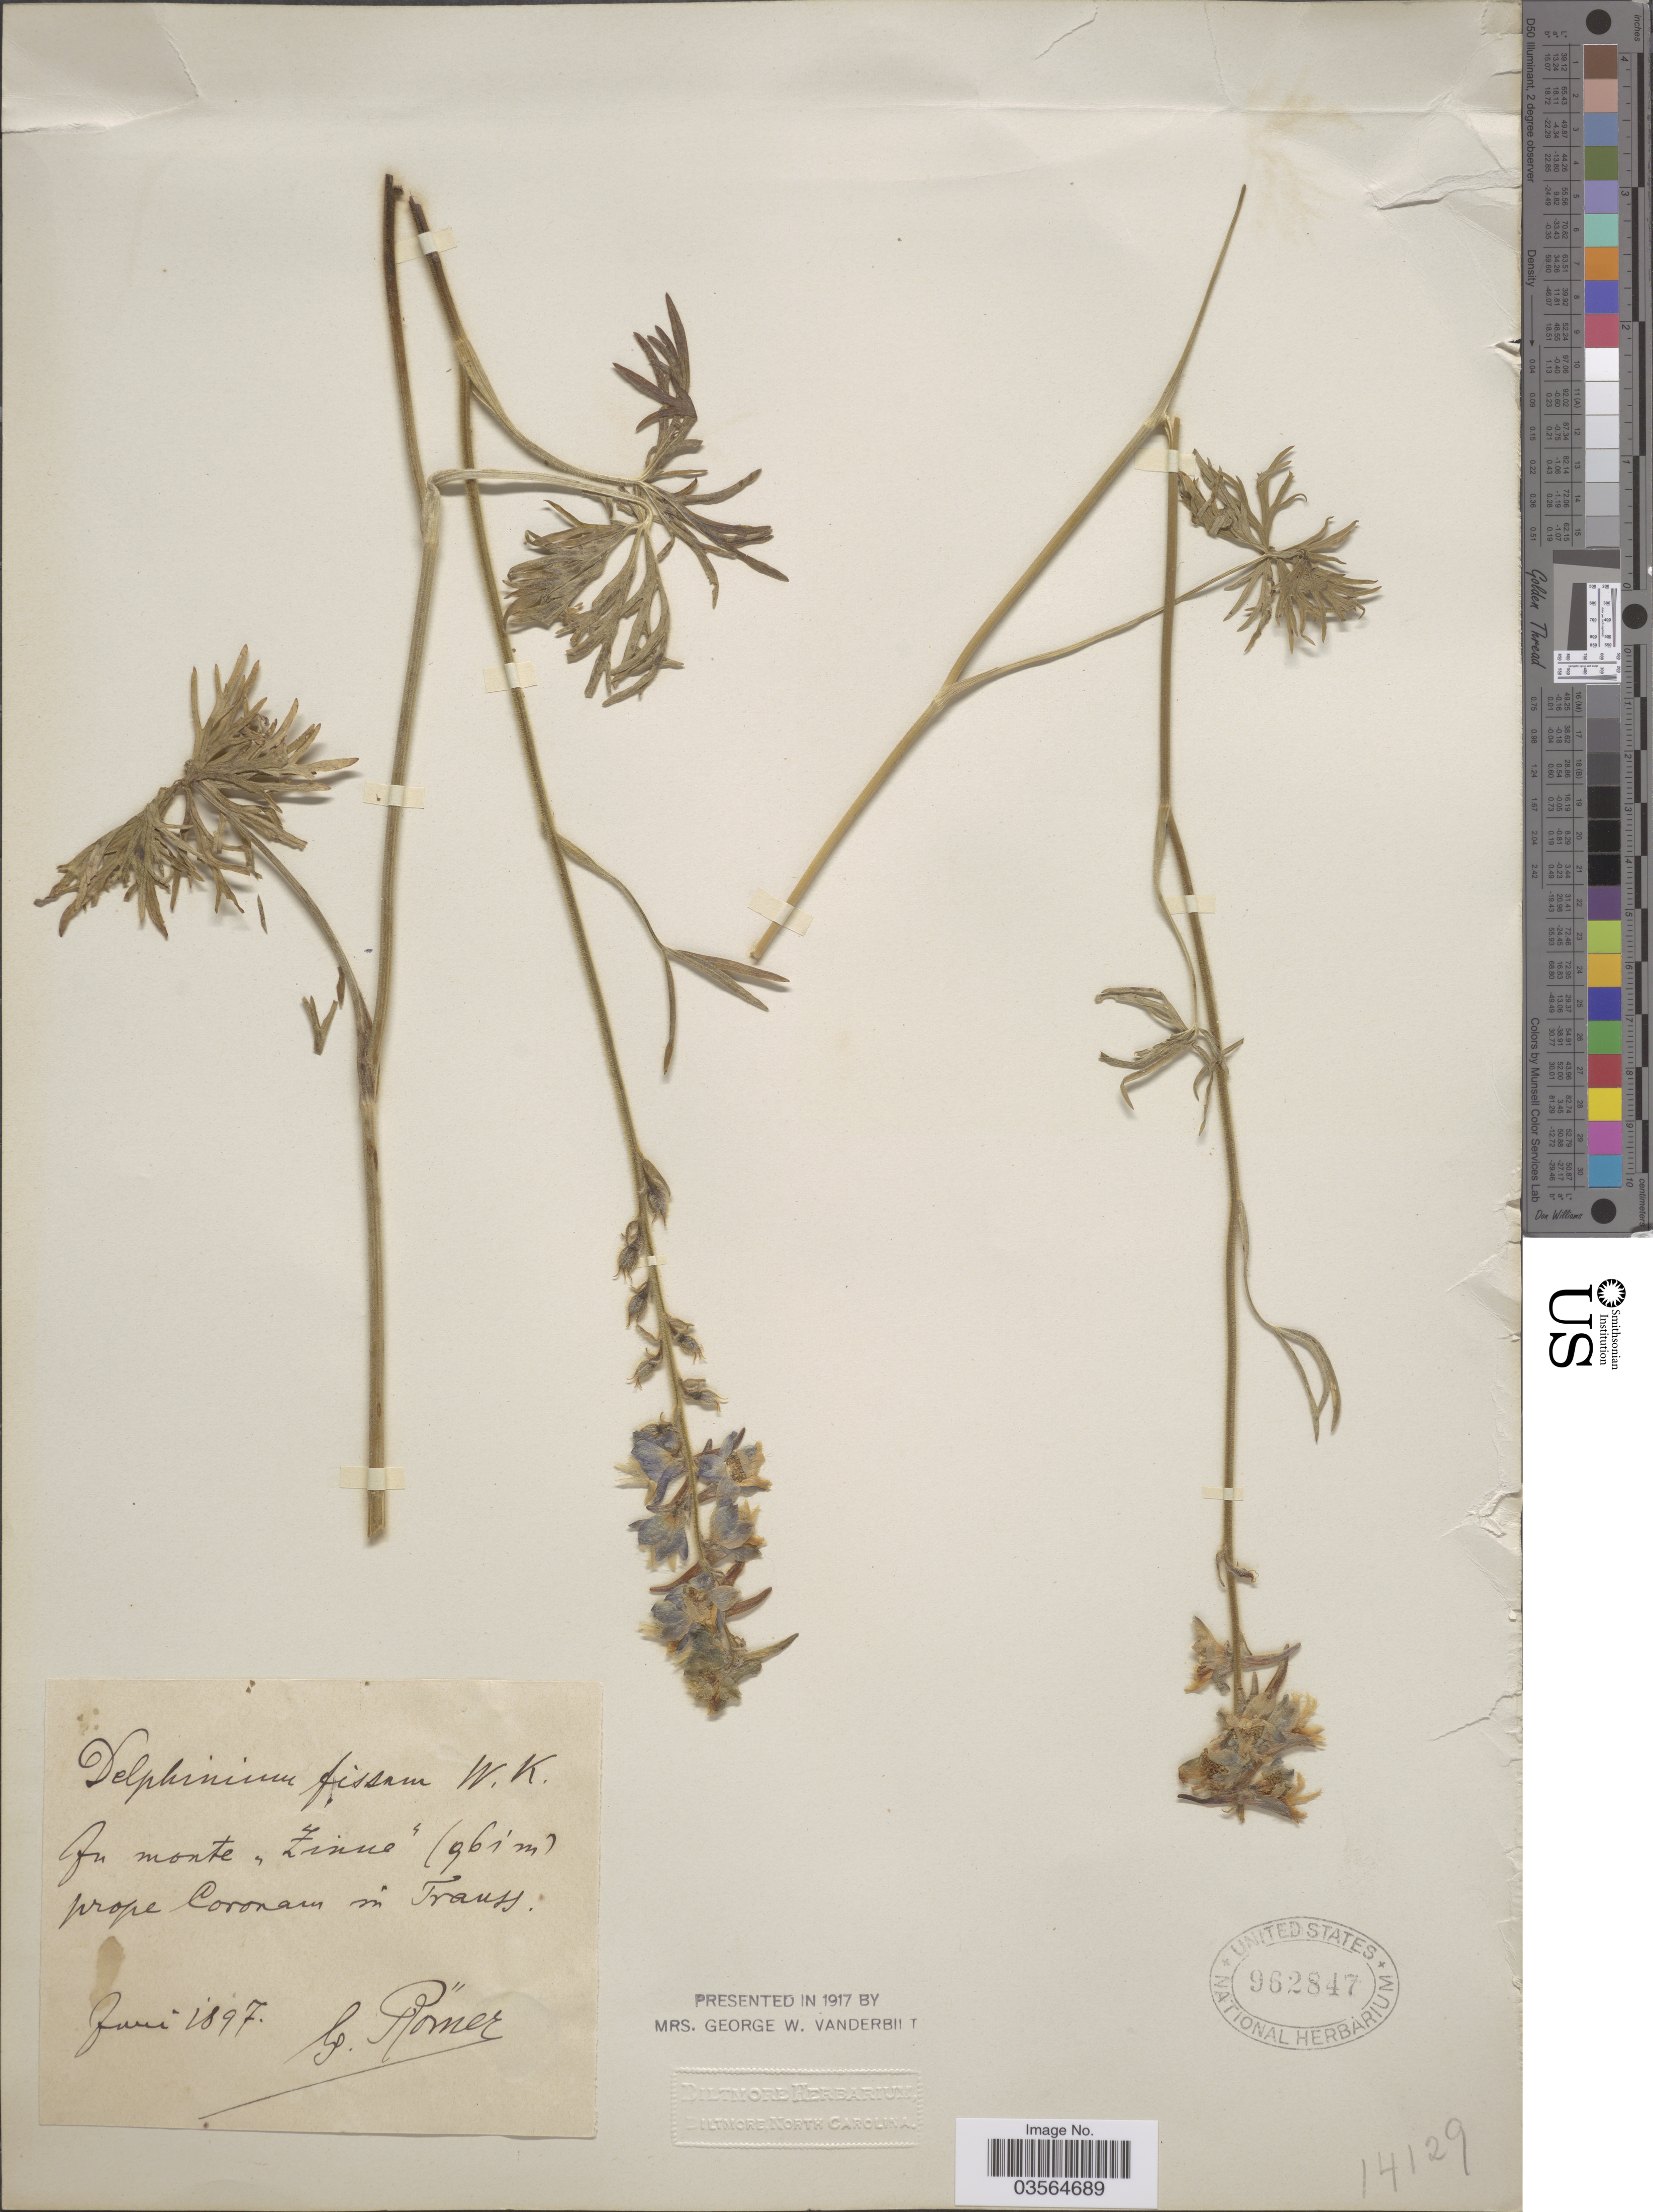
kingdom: Plantae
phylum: Tracheophyta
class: Magnoliopsida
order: Ranunculales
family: Ranunculaceae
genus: Delphinium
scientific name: Delphinium fissum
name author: Waldst. & Kit.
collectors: G. Romer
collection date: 1897-06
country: Romania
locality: In monte "Zinne" (glim) [interpreted] prope Coronam in Transs.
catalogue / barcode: US 962847